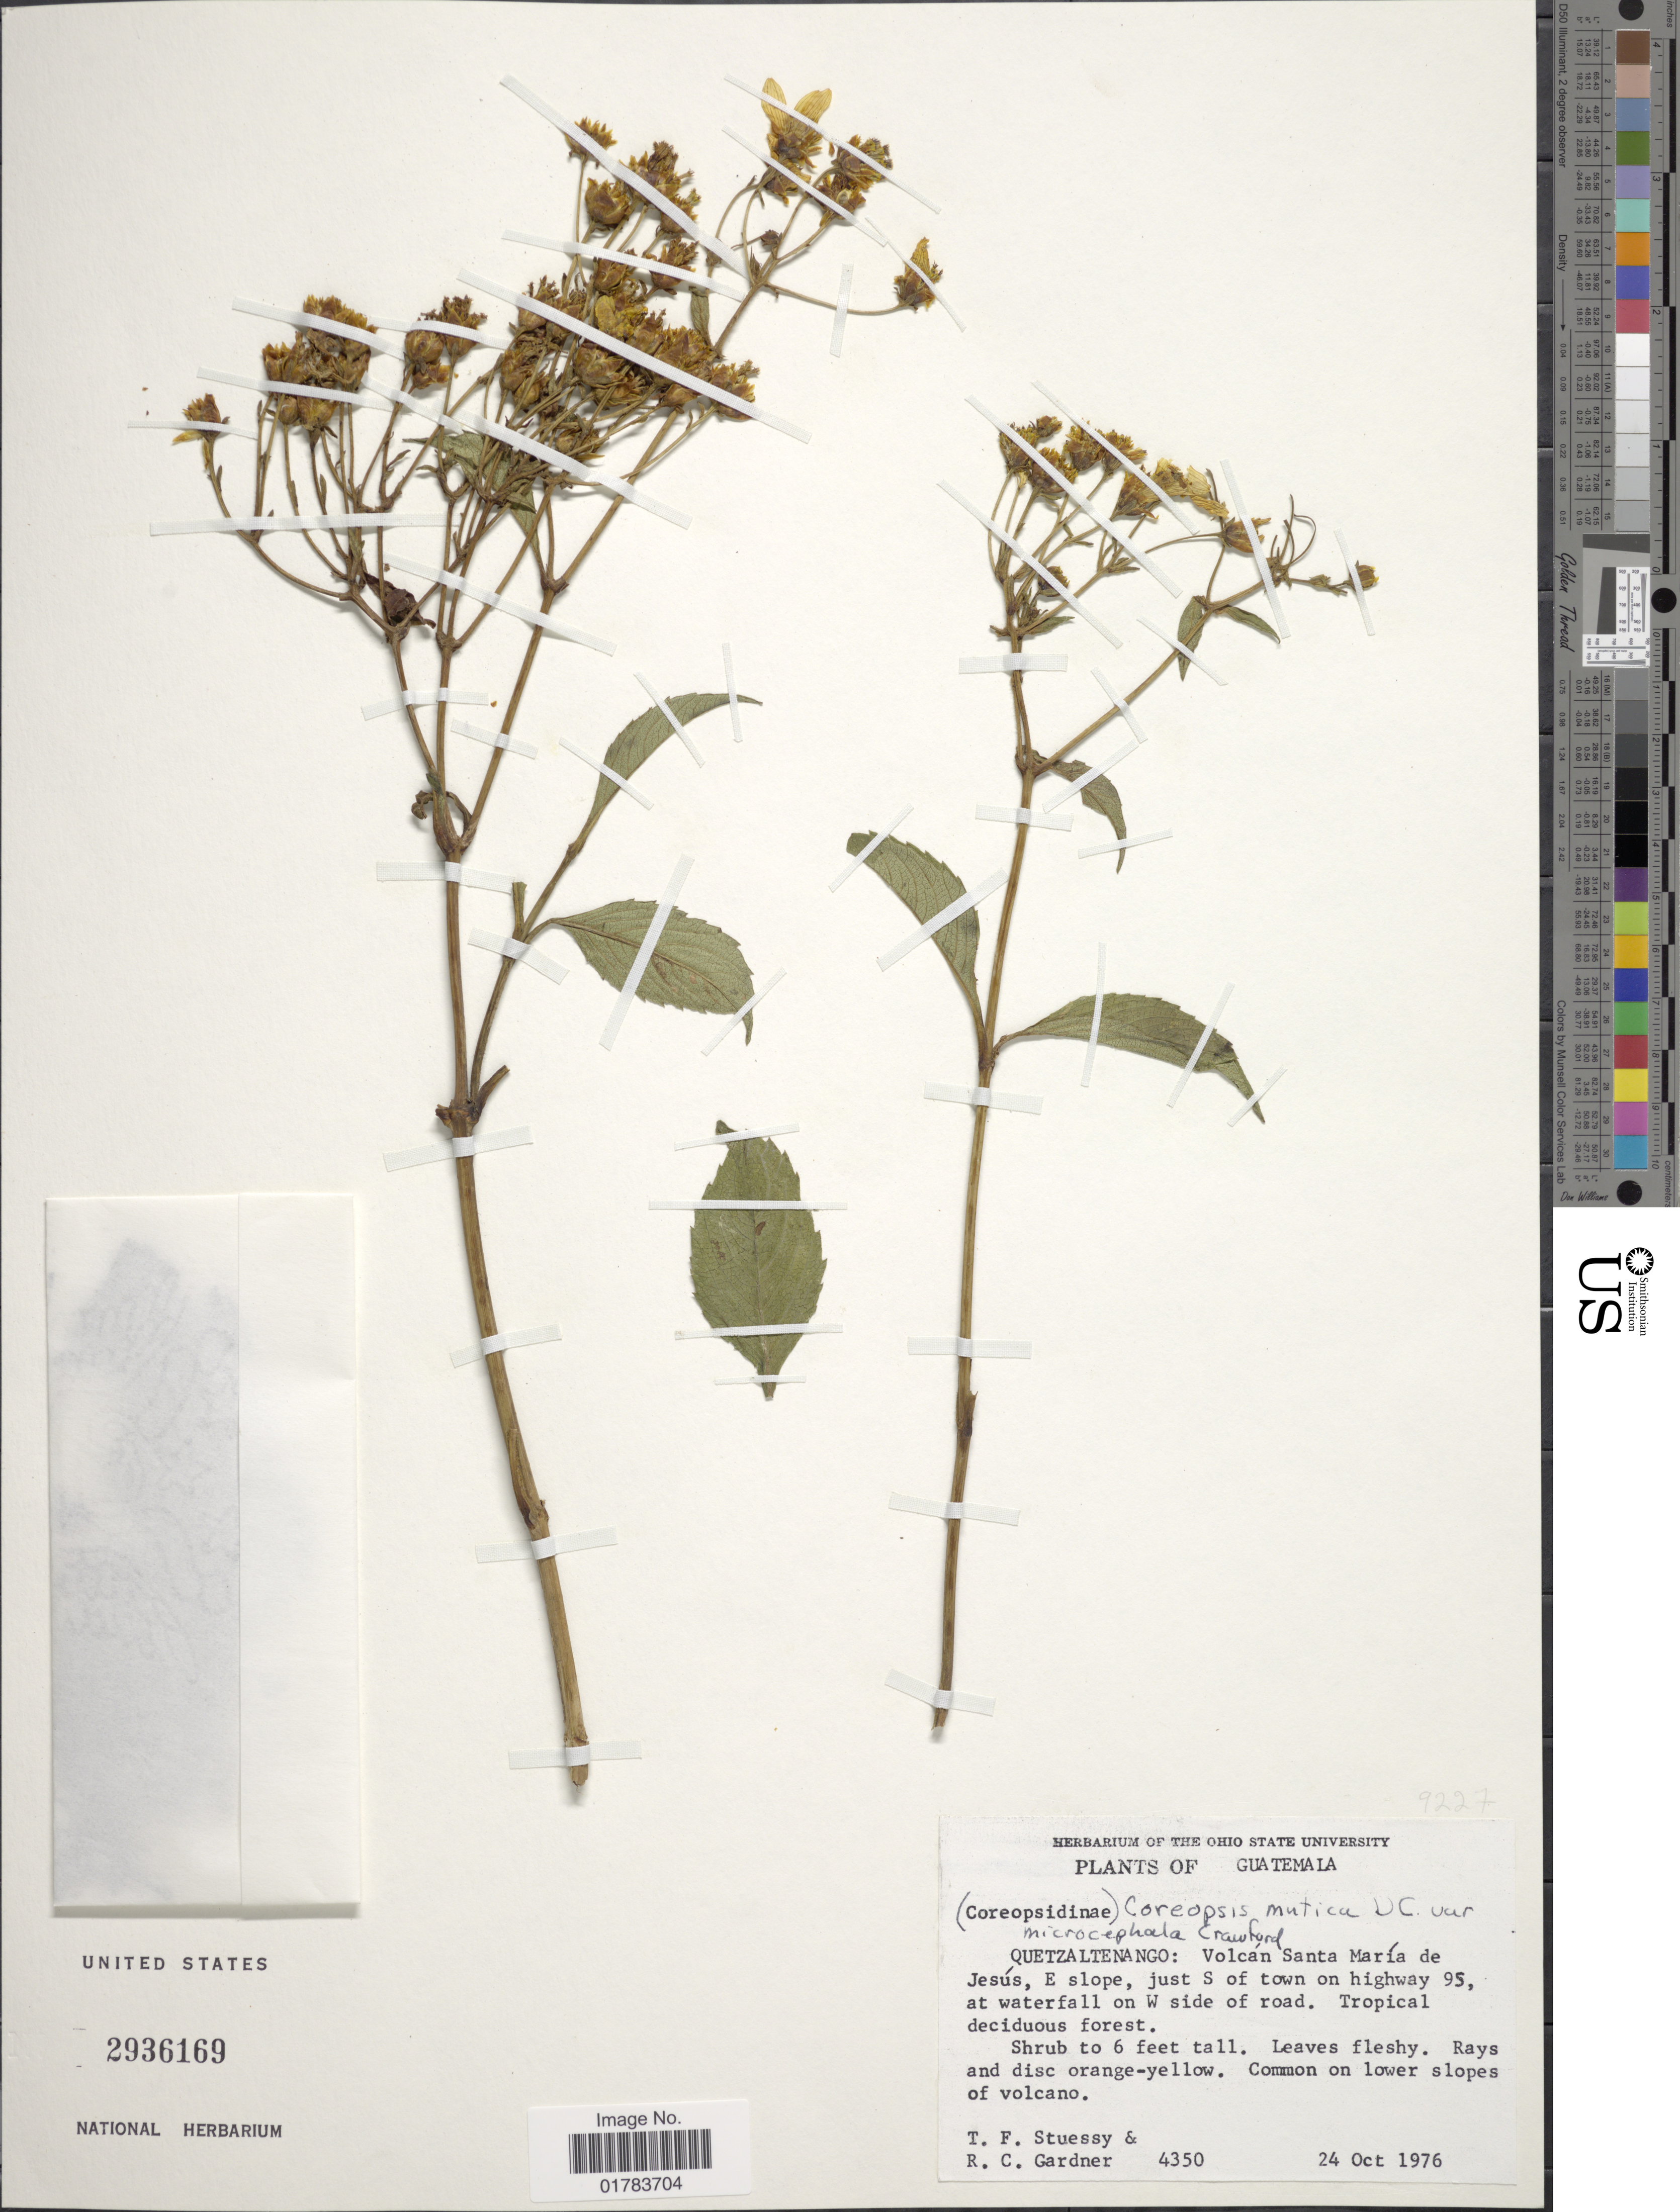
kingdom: Plantae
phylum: Tracheophyta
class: Magnoliopsida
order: Asterales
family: Asteraceae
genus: Coreopsis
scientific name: Coreopsis mutica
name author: DC.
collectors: T. Stuessy & R. C. Gardner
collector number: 4350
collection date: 1976-10-24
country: Guatemala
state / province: Quetzaltenango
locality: Volcan Santa Maria de Jesus, E slope, just S of town on highway 95, at waterfall on W side of road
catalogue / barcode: US 2936169